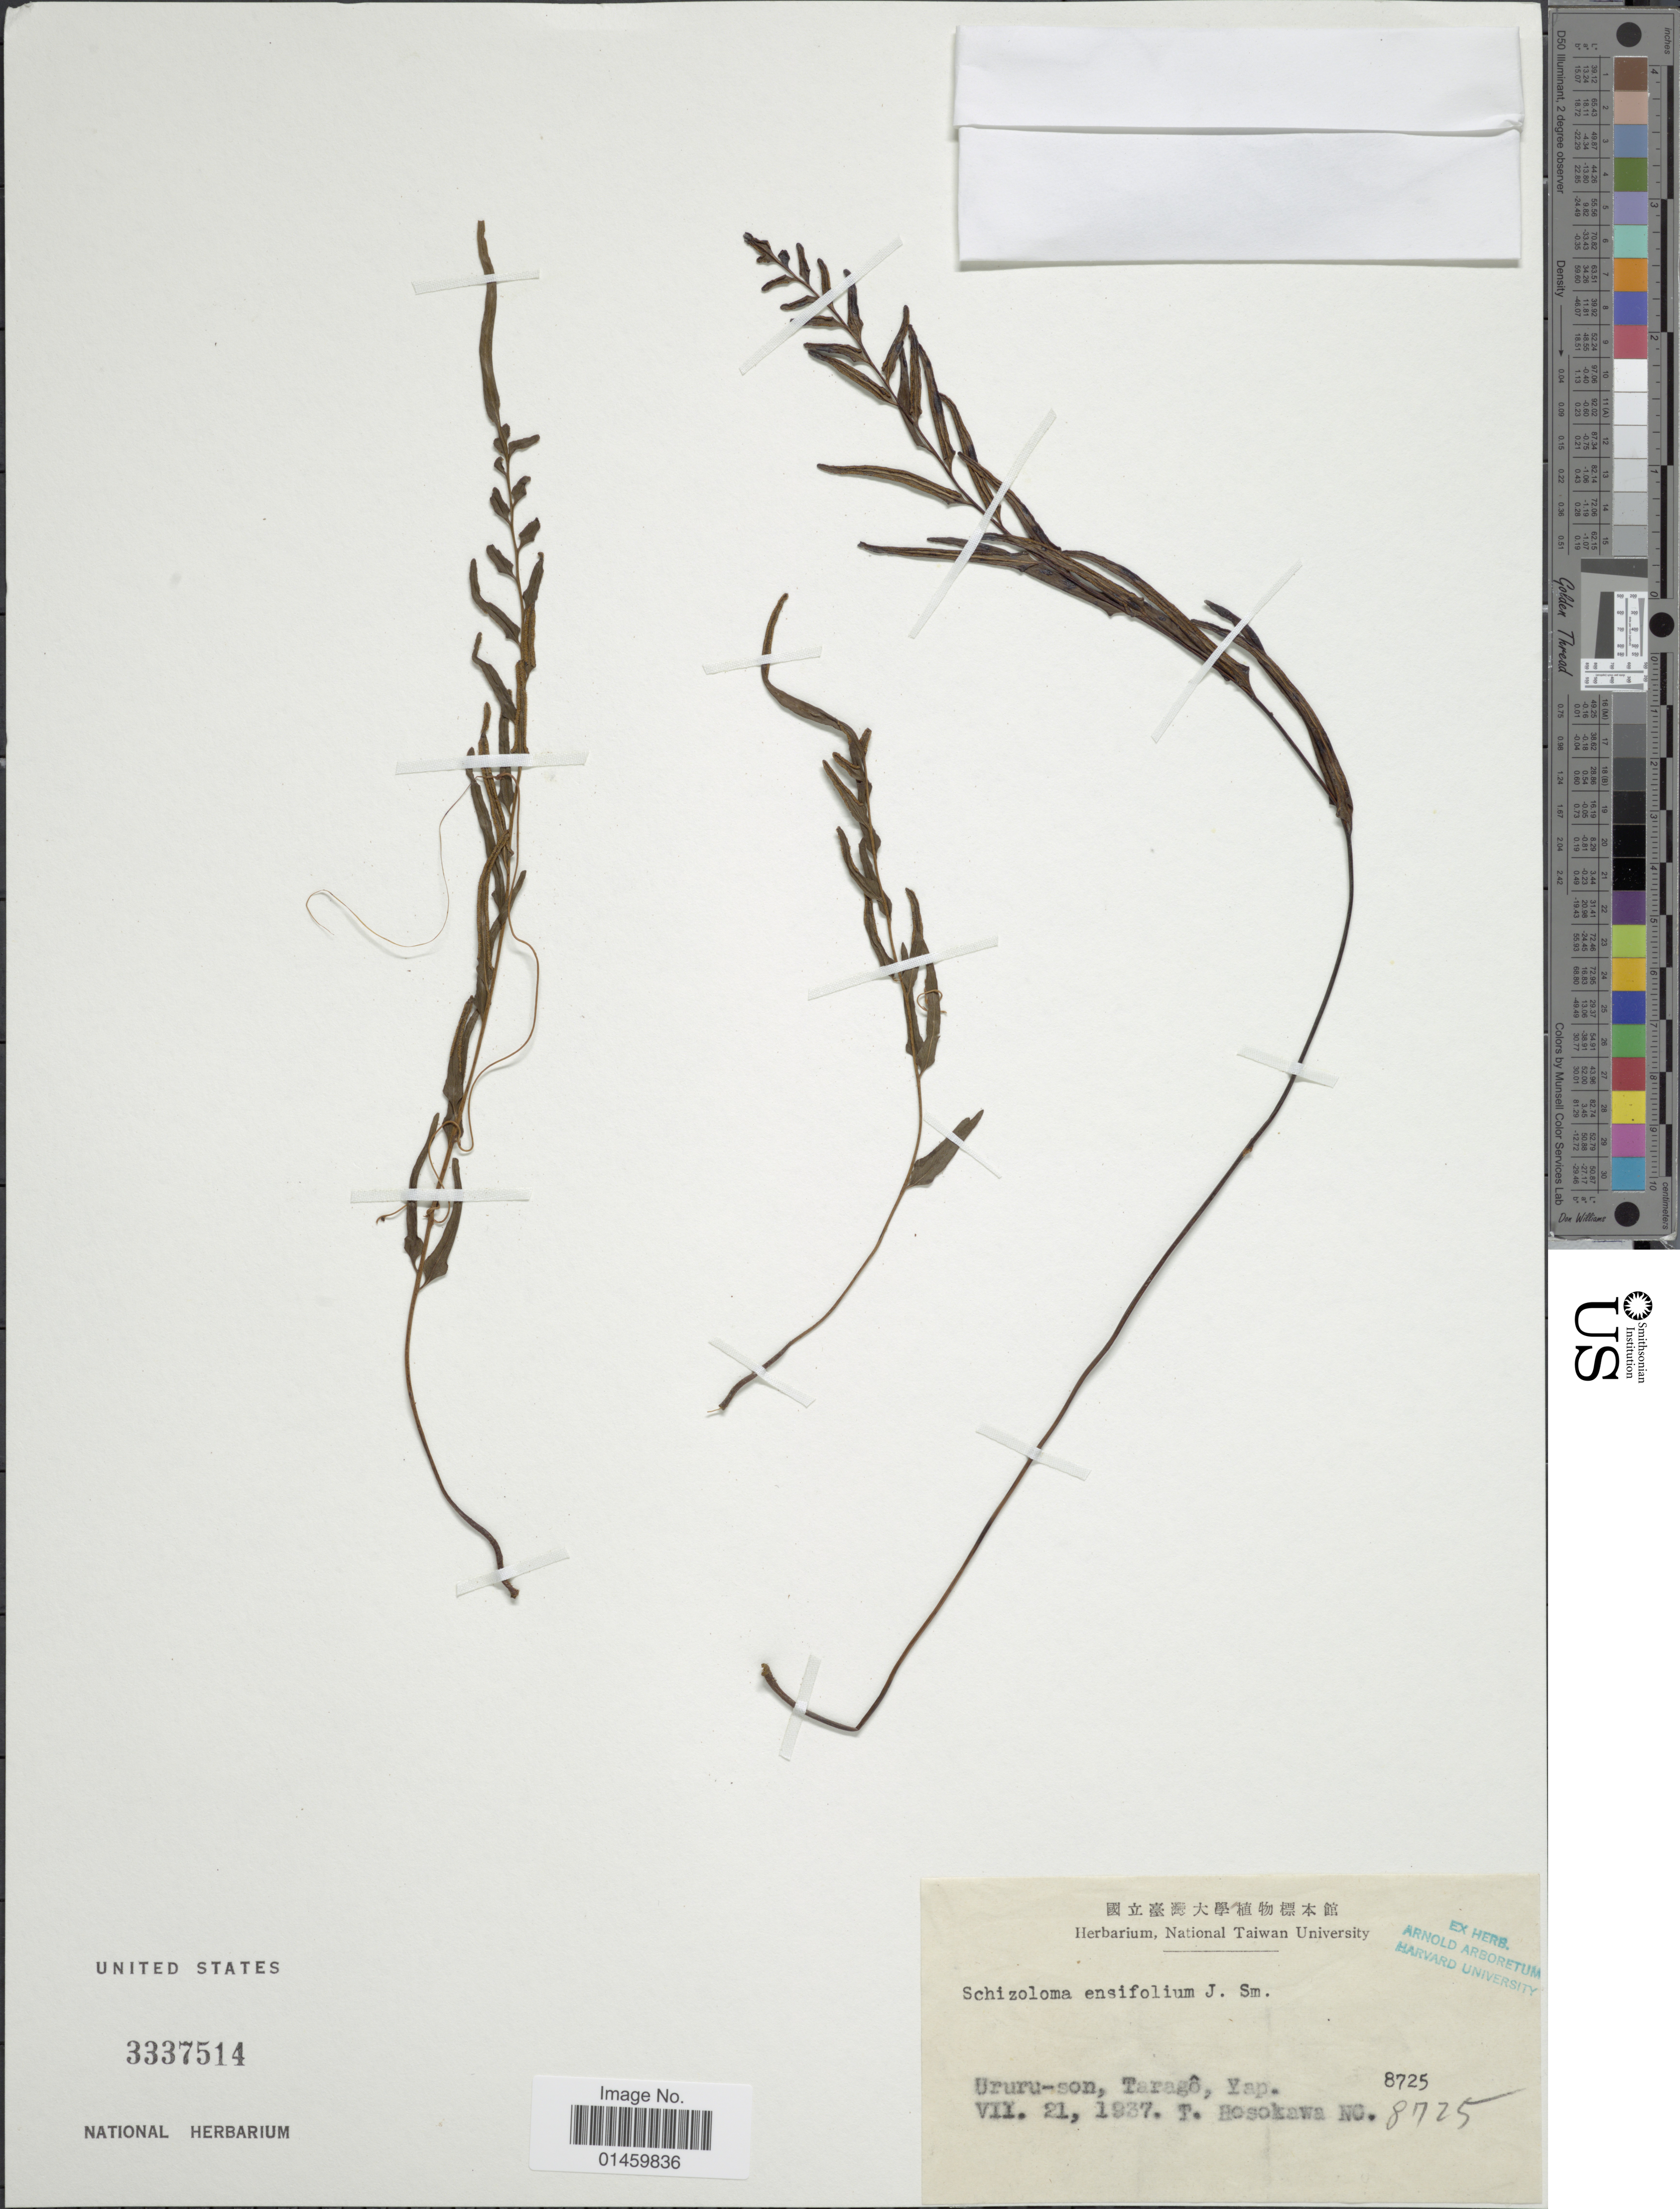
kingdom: Plantae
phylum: Tracheophyta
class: Polypodiopsida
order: Polypodiales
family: Lindsaeaceae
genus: Lindsaea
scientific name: Lindsaea ensifolia subsp. ensifolia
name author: Sw.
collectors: T. Hosokawa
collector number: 8725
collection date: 1937-07-21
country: Micronesia, Federated States of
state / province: Yap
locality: Ururu-son, Tarago, Yap.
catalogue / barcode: US 3337514